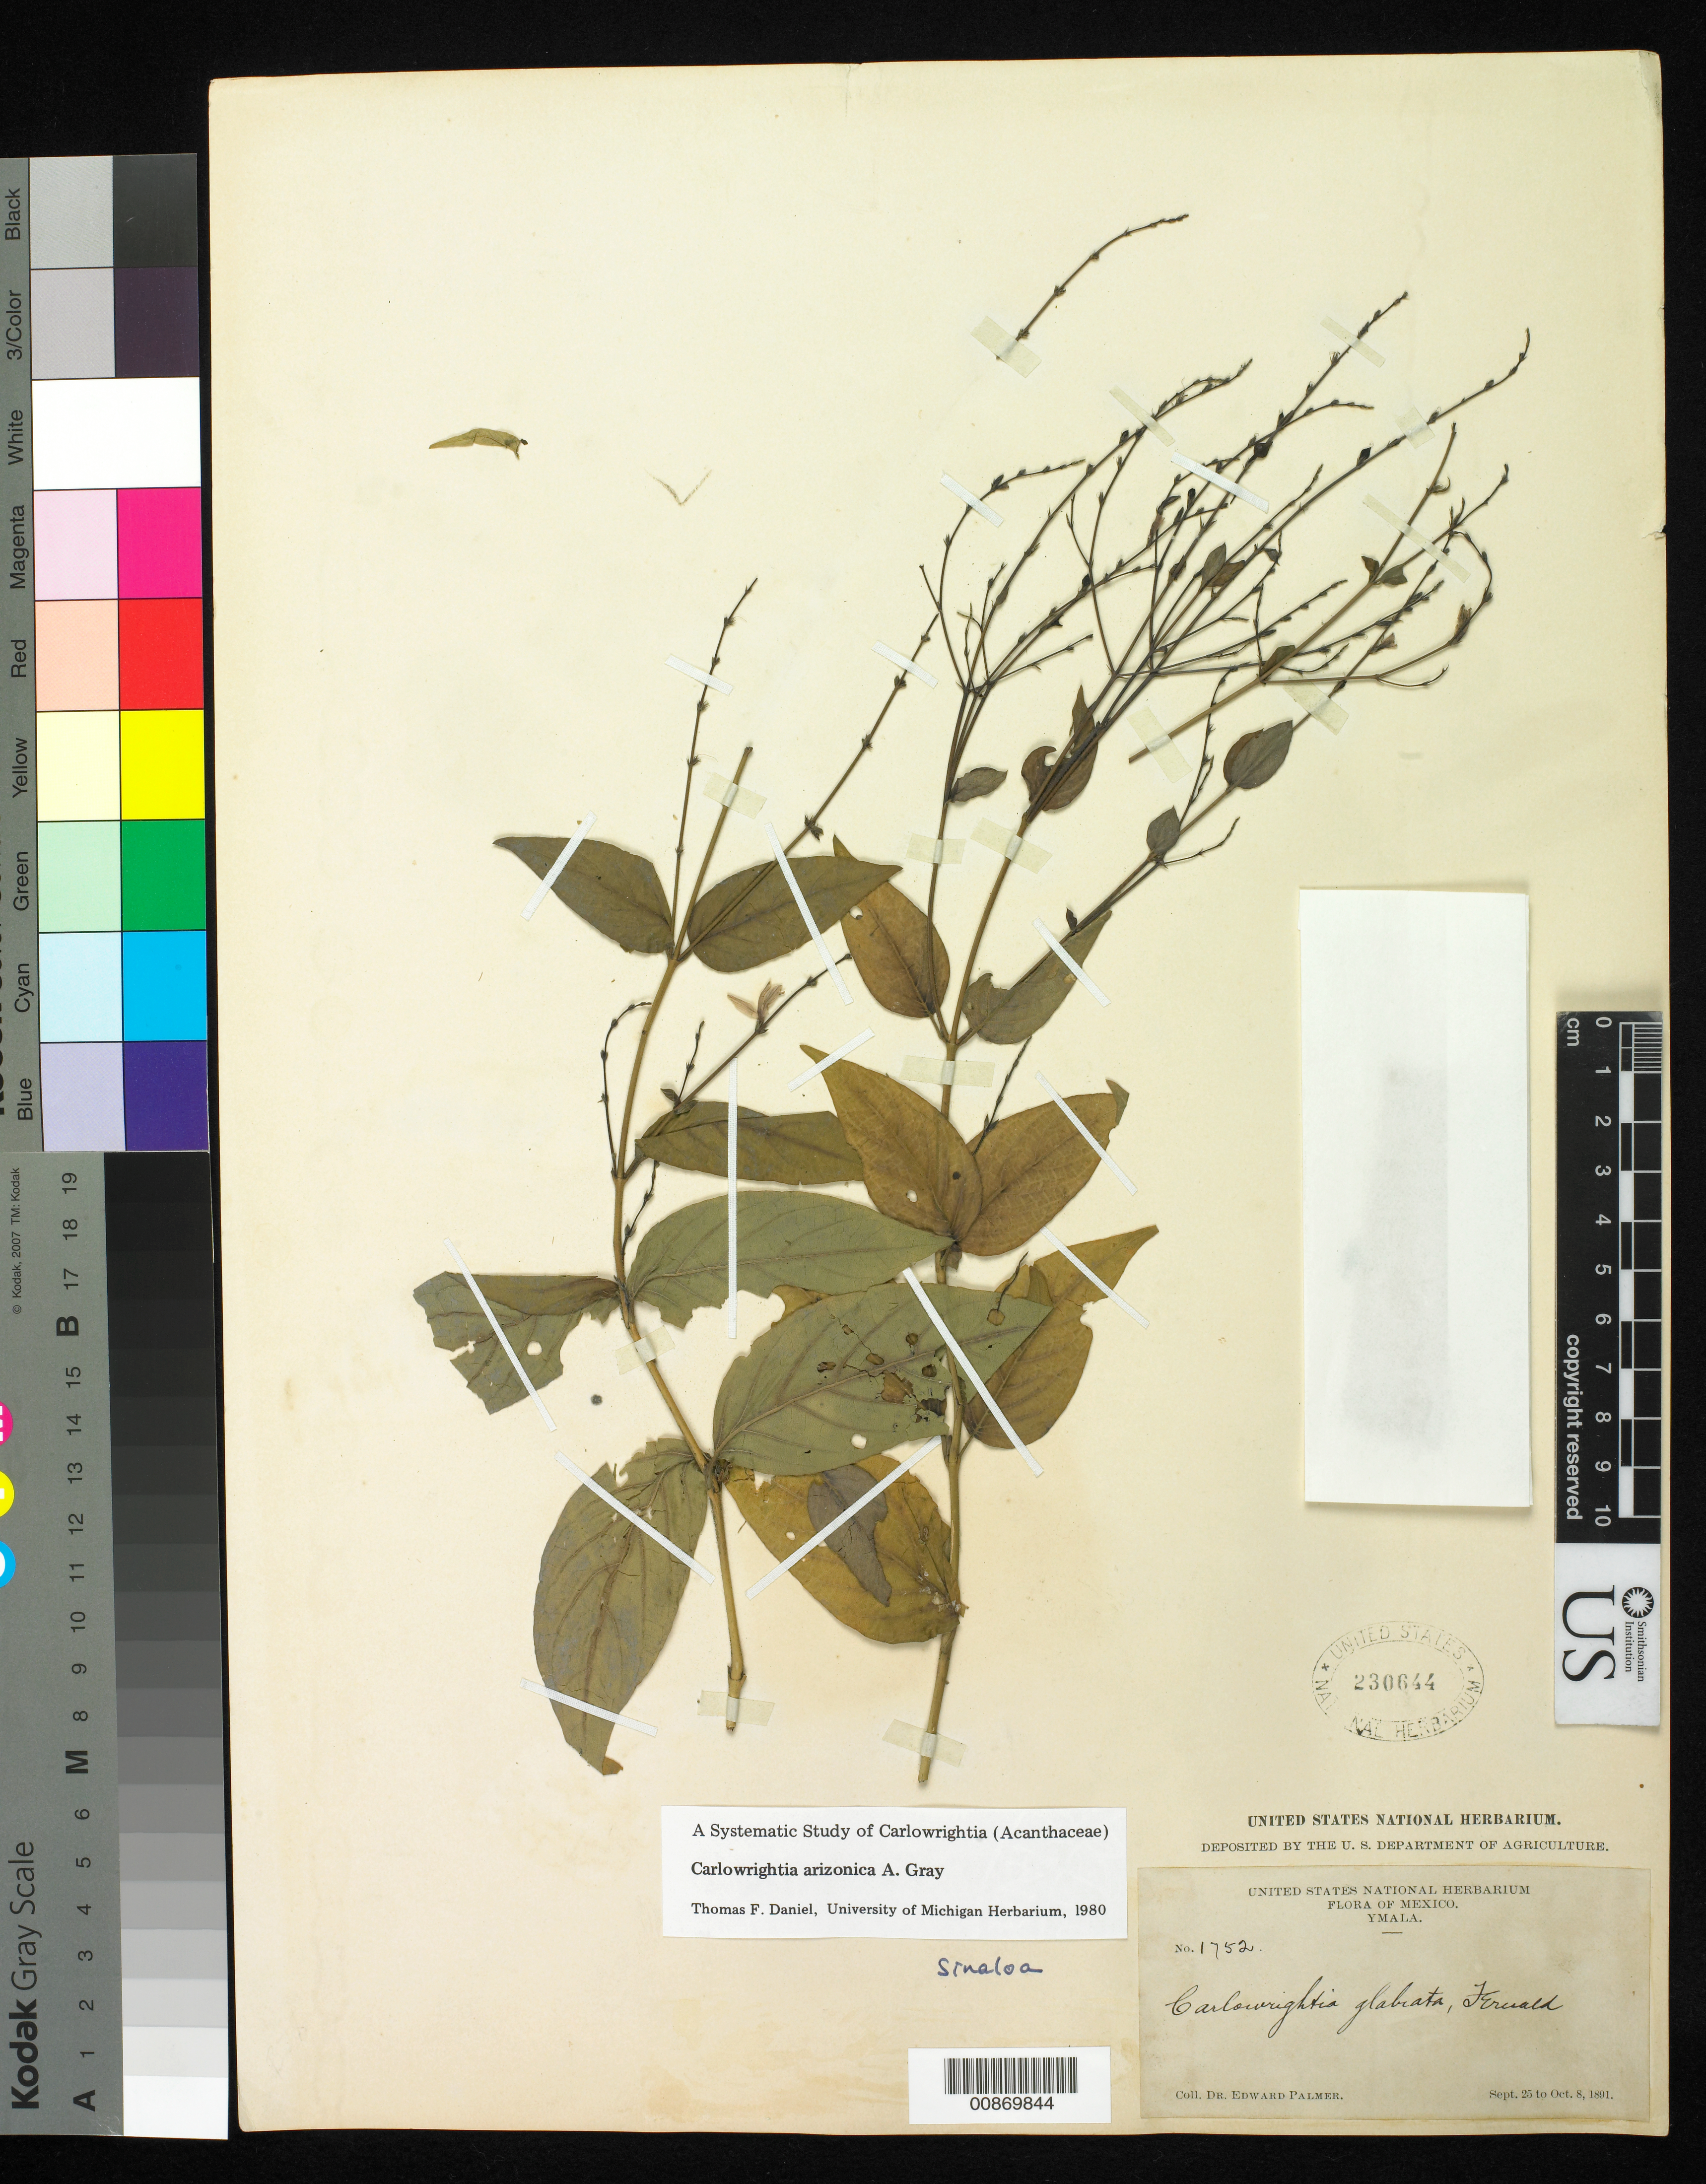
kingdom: Plantae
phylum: Tracheophyta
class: Magnoliopsida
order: Lamiales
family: Acanthaceae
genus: Carlowrightia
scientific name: Carlowrightia arizonica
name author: A. Gray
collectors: E. Palmer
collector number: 1752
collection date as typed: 25 Sep 1891 to 08 Oct 1891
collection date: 1891-09-25/1891-10-08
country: Mexico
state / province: Sinaloa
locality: Ymala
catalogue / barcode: US 230644